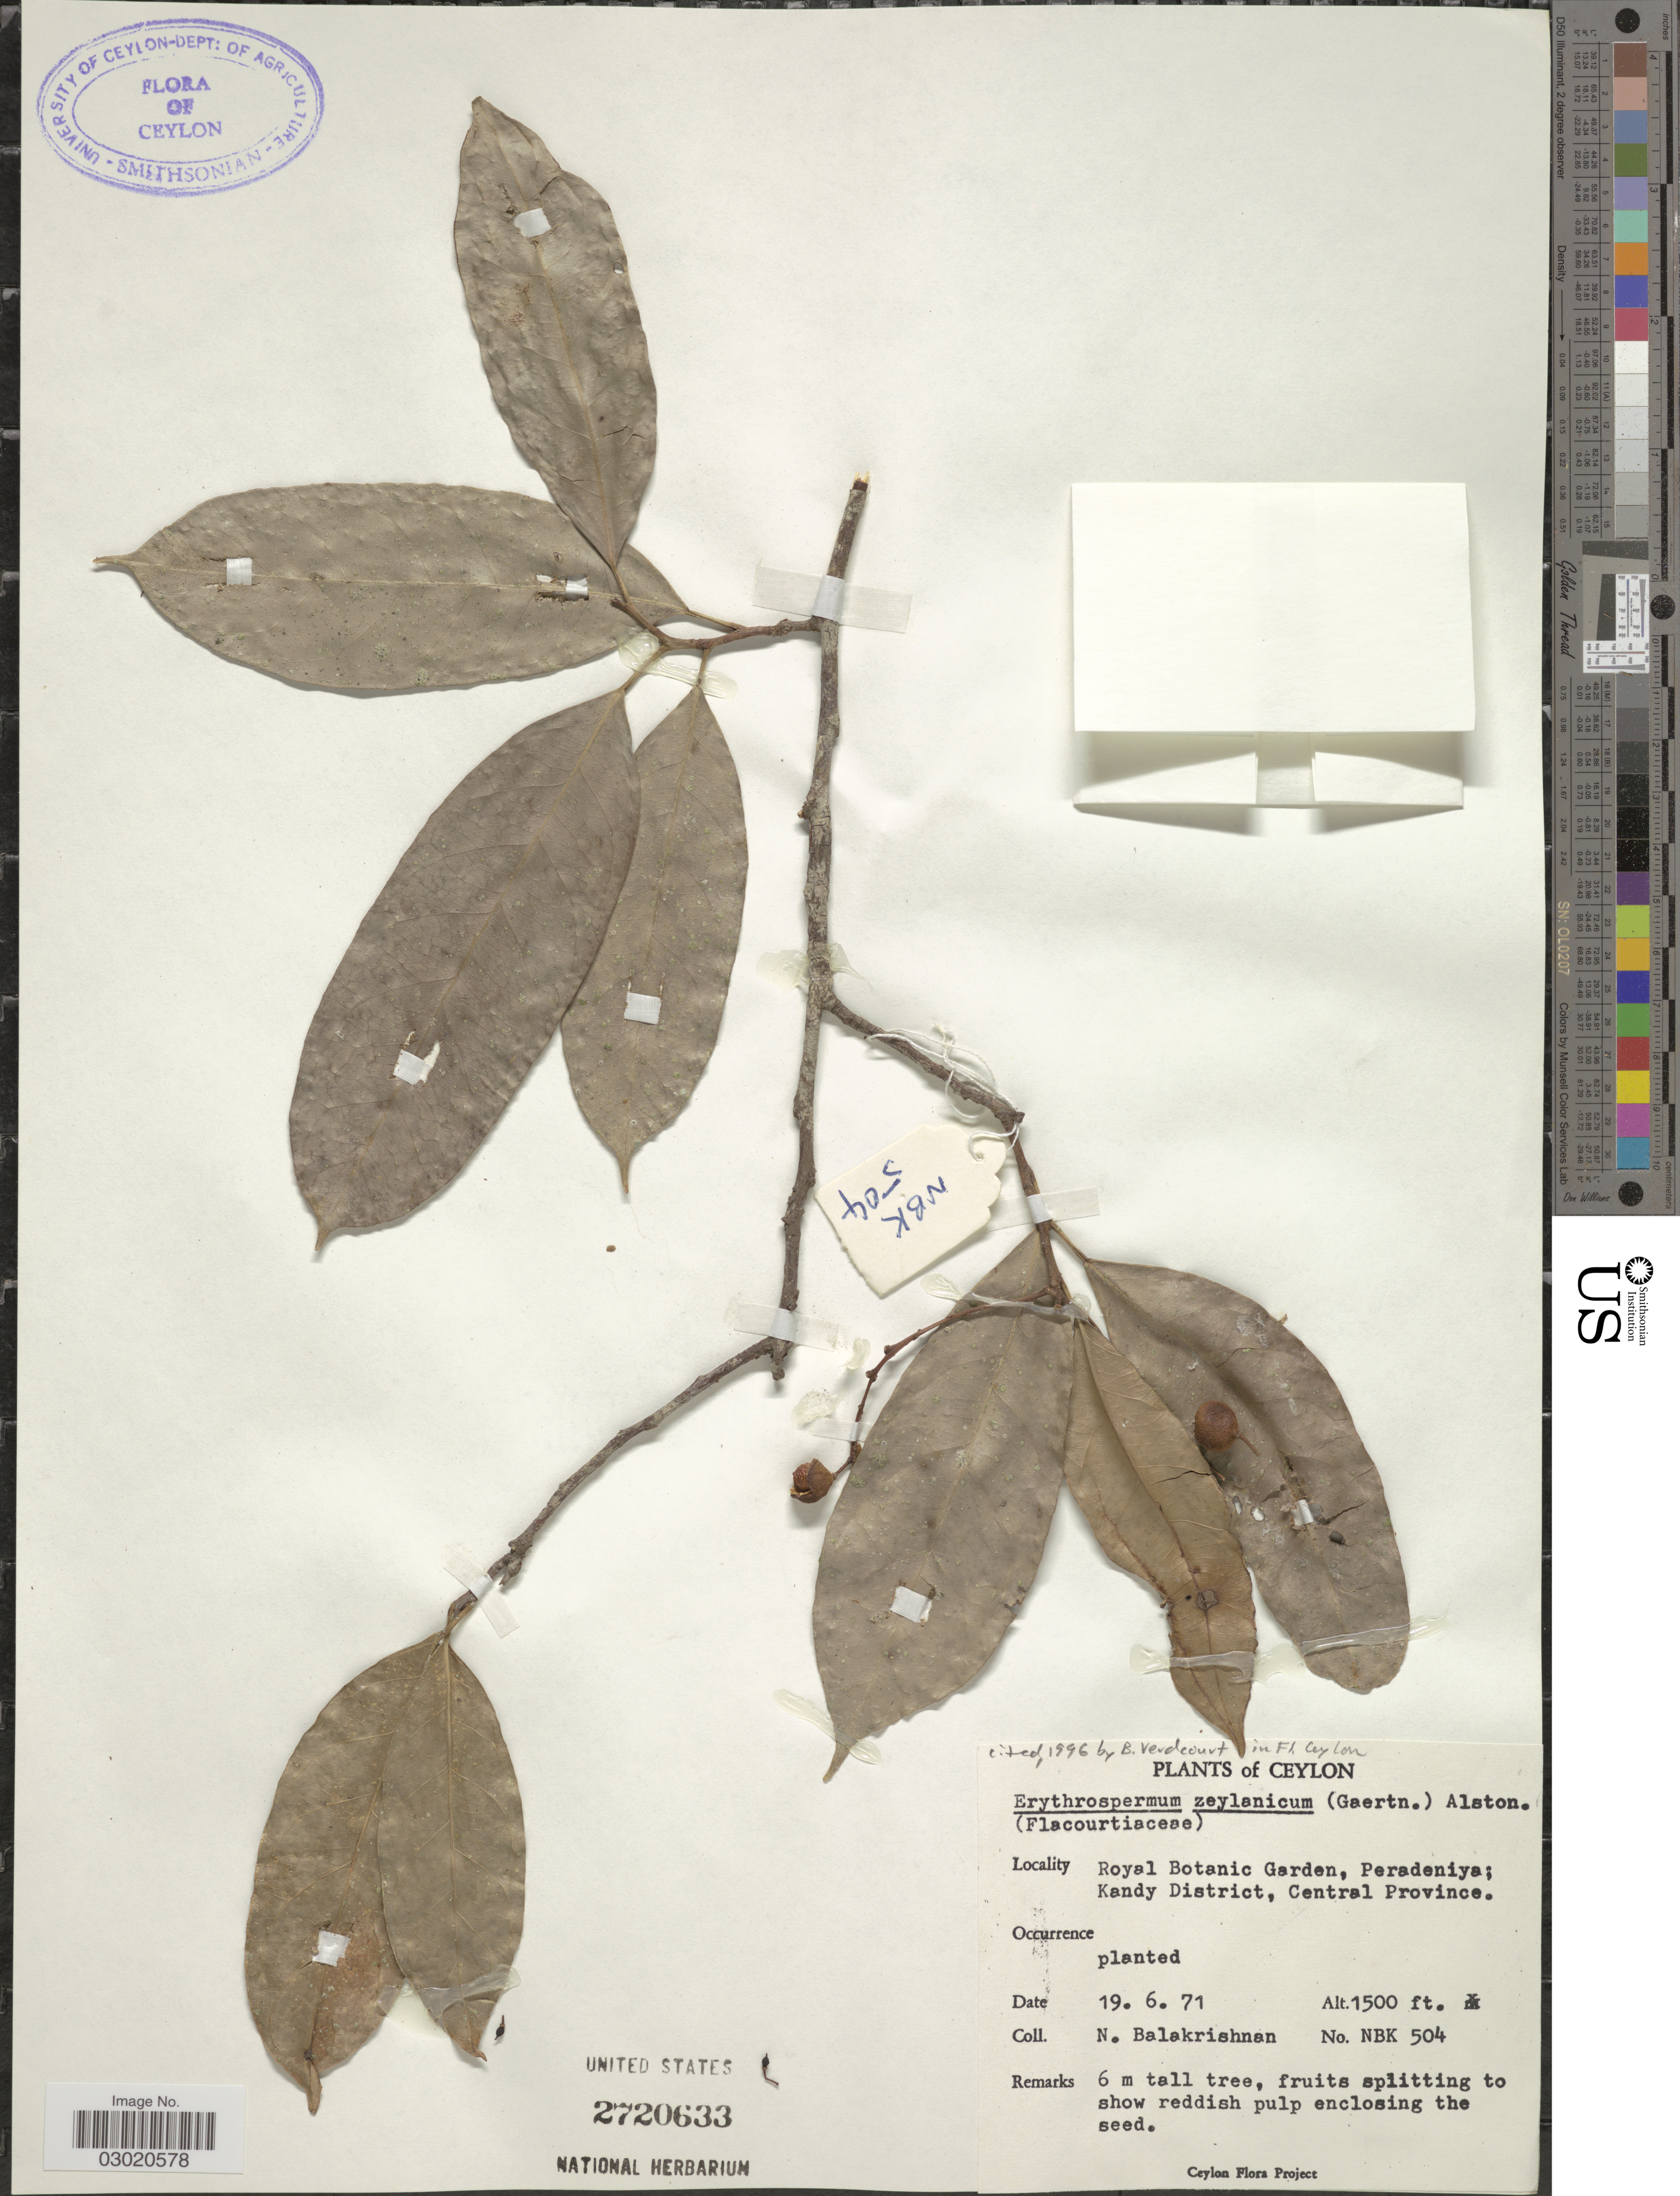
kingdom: Plantae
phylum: Tracheophyta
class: Magnoliopsida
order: Malpighiales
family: Achariaceae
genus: Erythrospermum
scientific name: Erythrospermum zeylanicum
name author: (Gaertn.) Alston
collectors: N. Balakrishnan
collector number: NBK504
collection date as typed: Transcribed d/m/y: 19/6/71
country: Sri Lanka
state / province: Central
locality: Ceylon, Royal Botanic Garden, Peradeniya; Kandy District, Central Province.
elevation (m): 457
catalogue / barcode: US 2720633